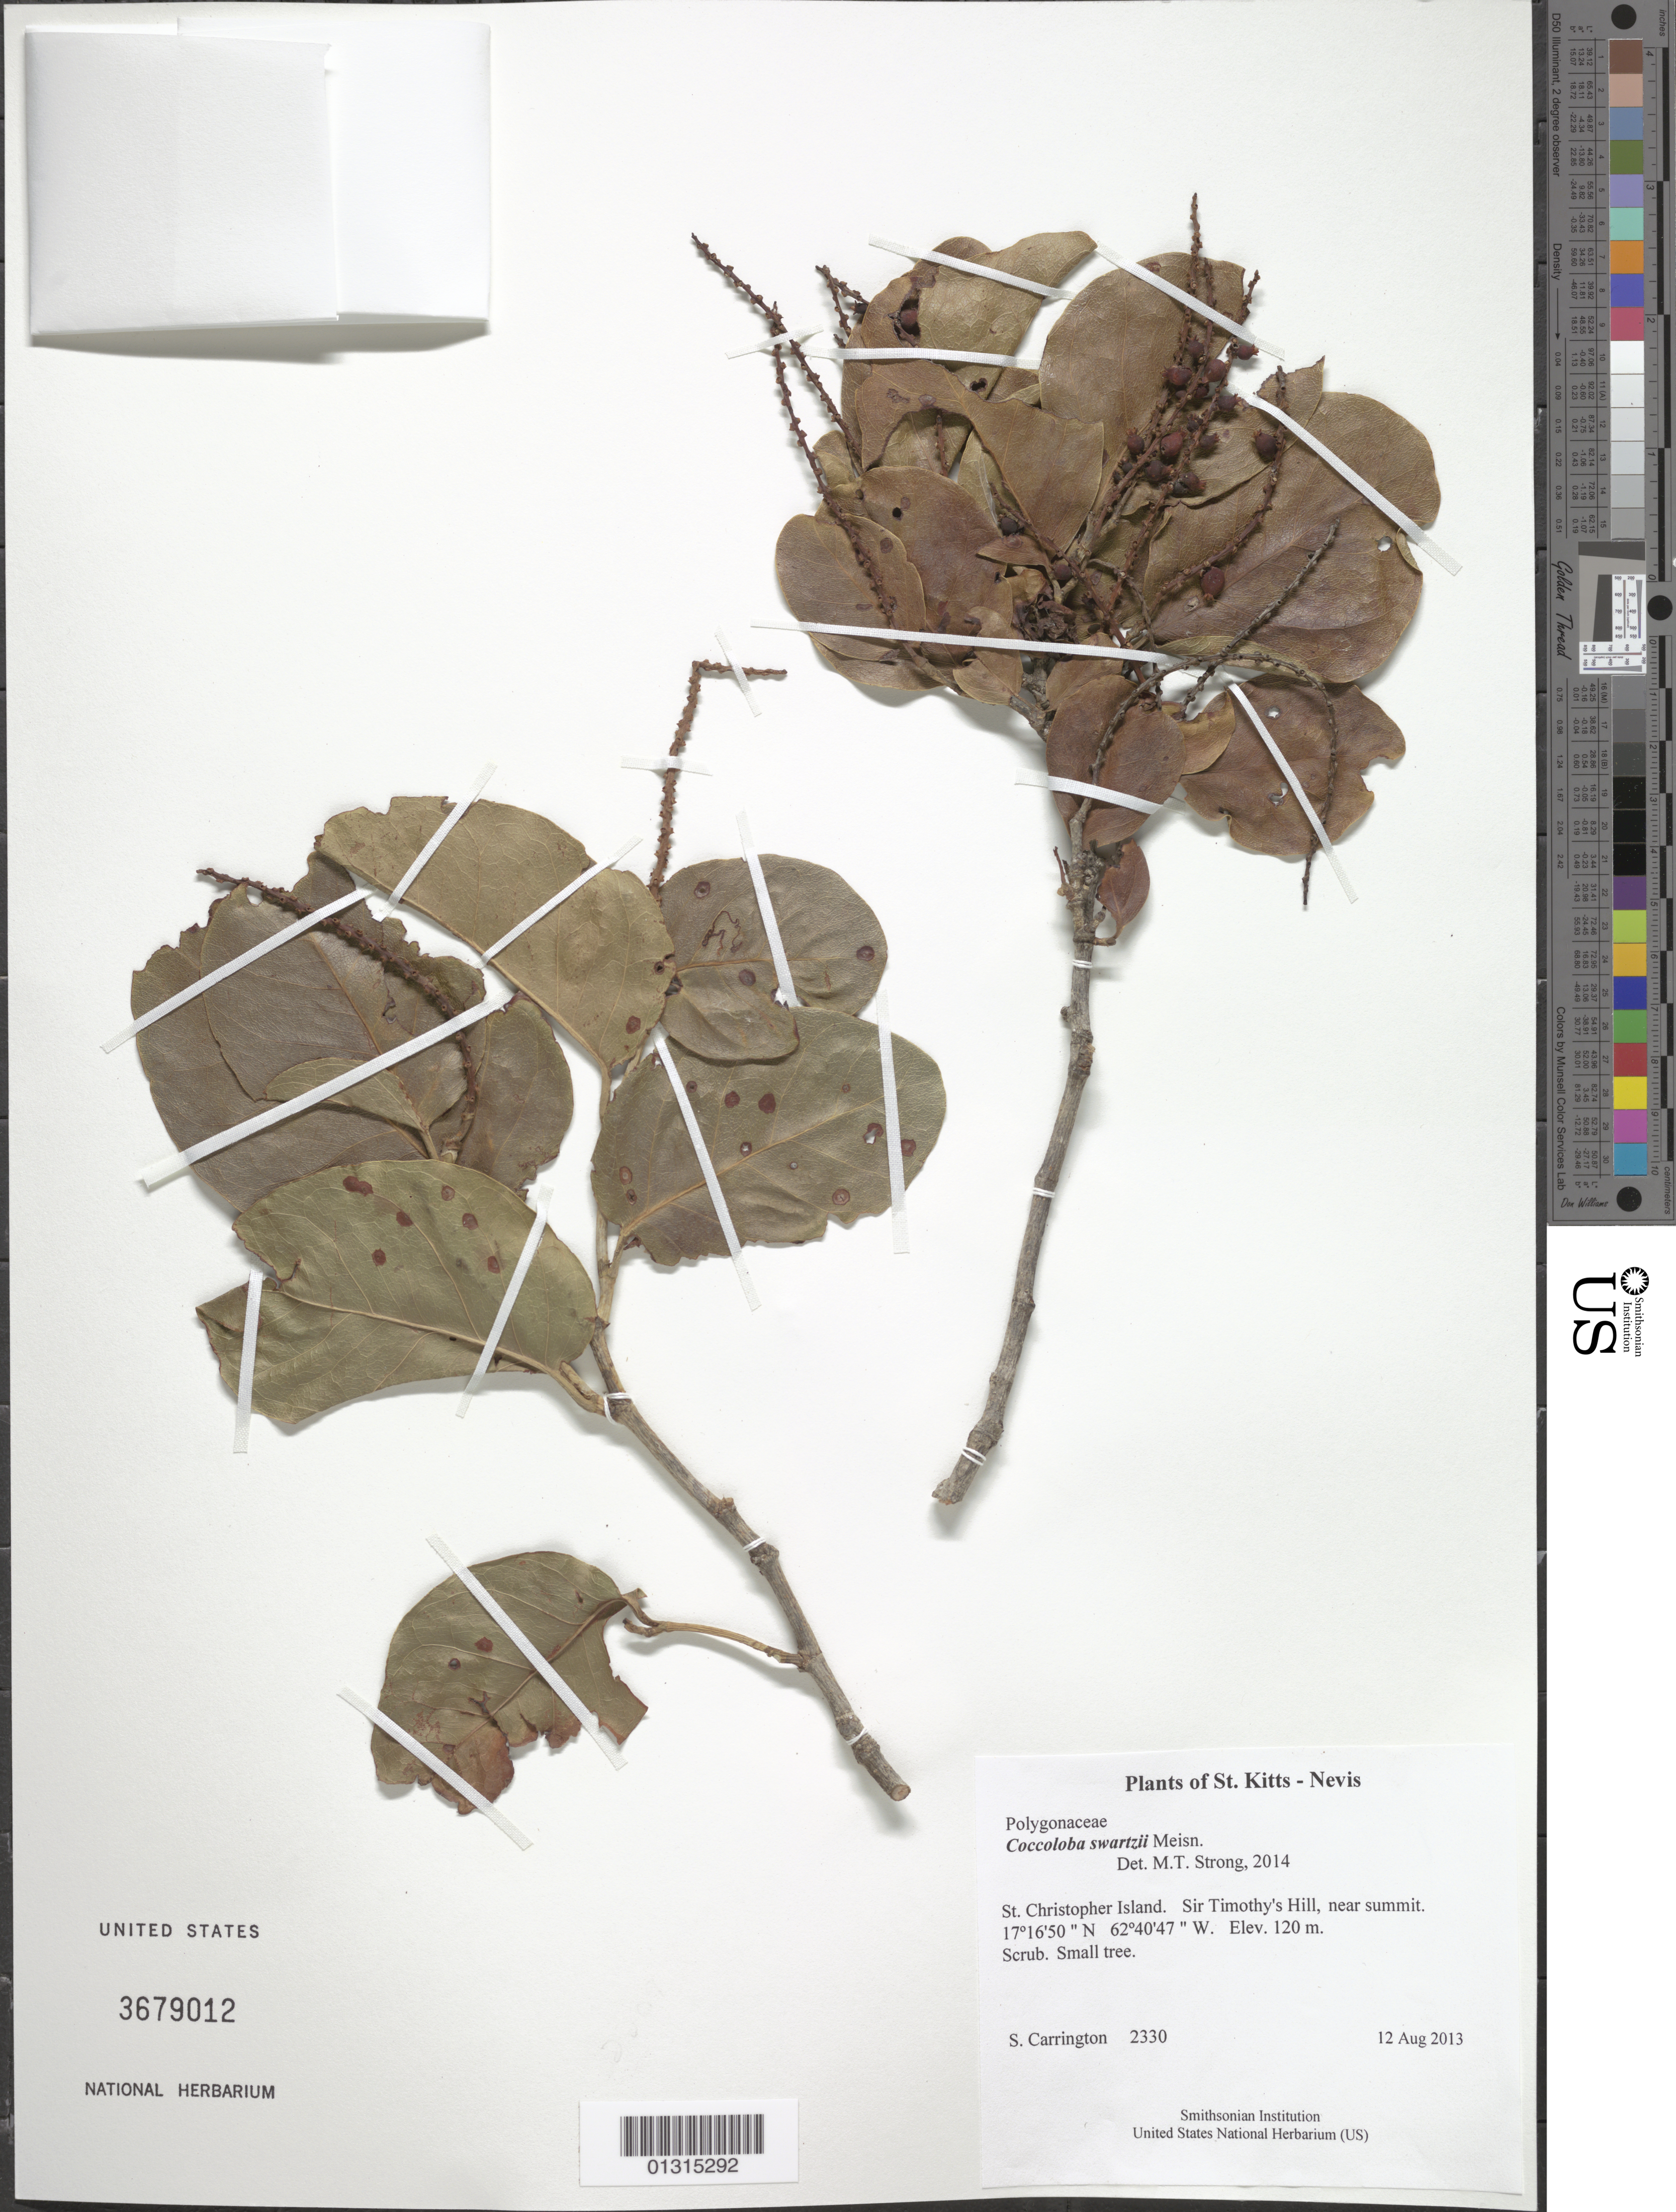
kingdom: Plantae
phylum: Tracheophyta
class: Magnoliopsida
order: Caryophyllales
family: Polygonaceae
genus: Coccoloba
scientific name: Coccoloba swartzii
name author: Meisn.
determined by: Strong, M. T., (US), Smithsonian Institution - National Museum of Natural History (UNITED STATES)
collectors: C. M. S. Carrington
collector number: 2330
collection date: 2013-08-12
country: St. Christopher-Nevis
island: St. Christopher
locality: Sir Timothy's Hill, near summit.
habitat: Scrub.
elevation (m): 120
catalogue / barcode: US 3679012